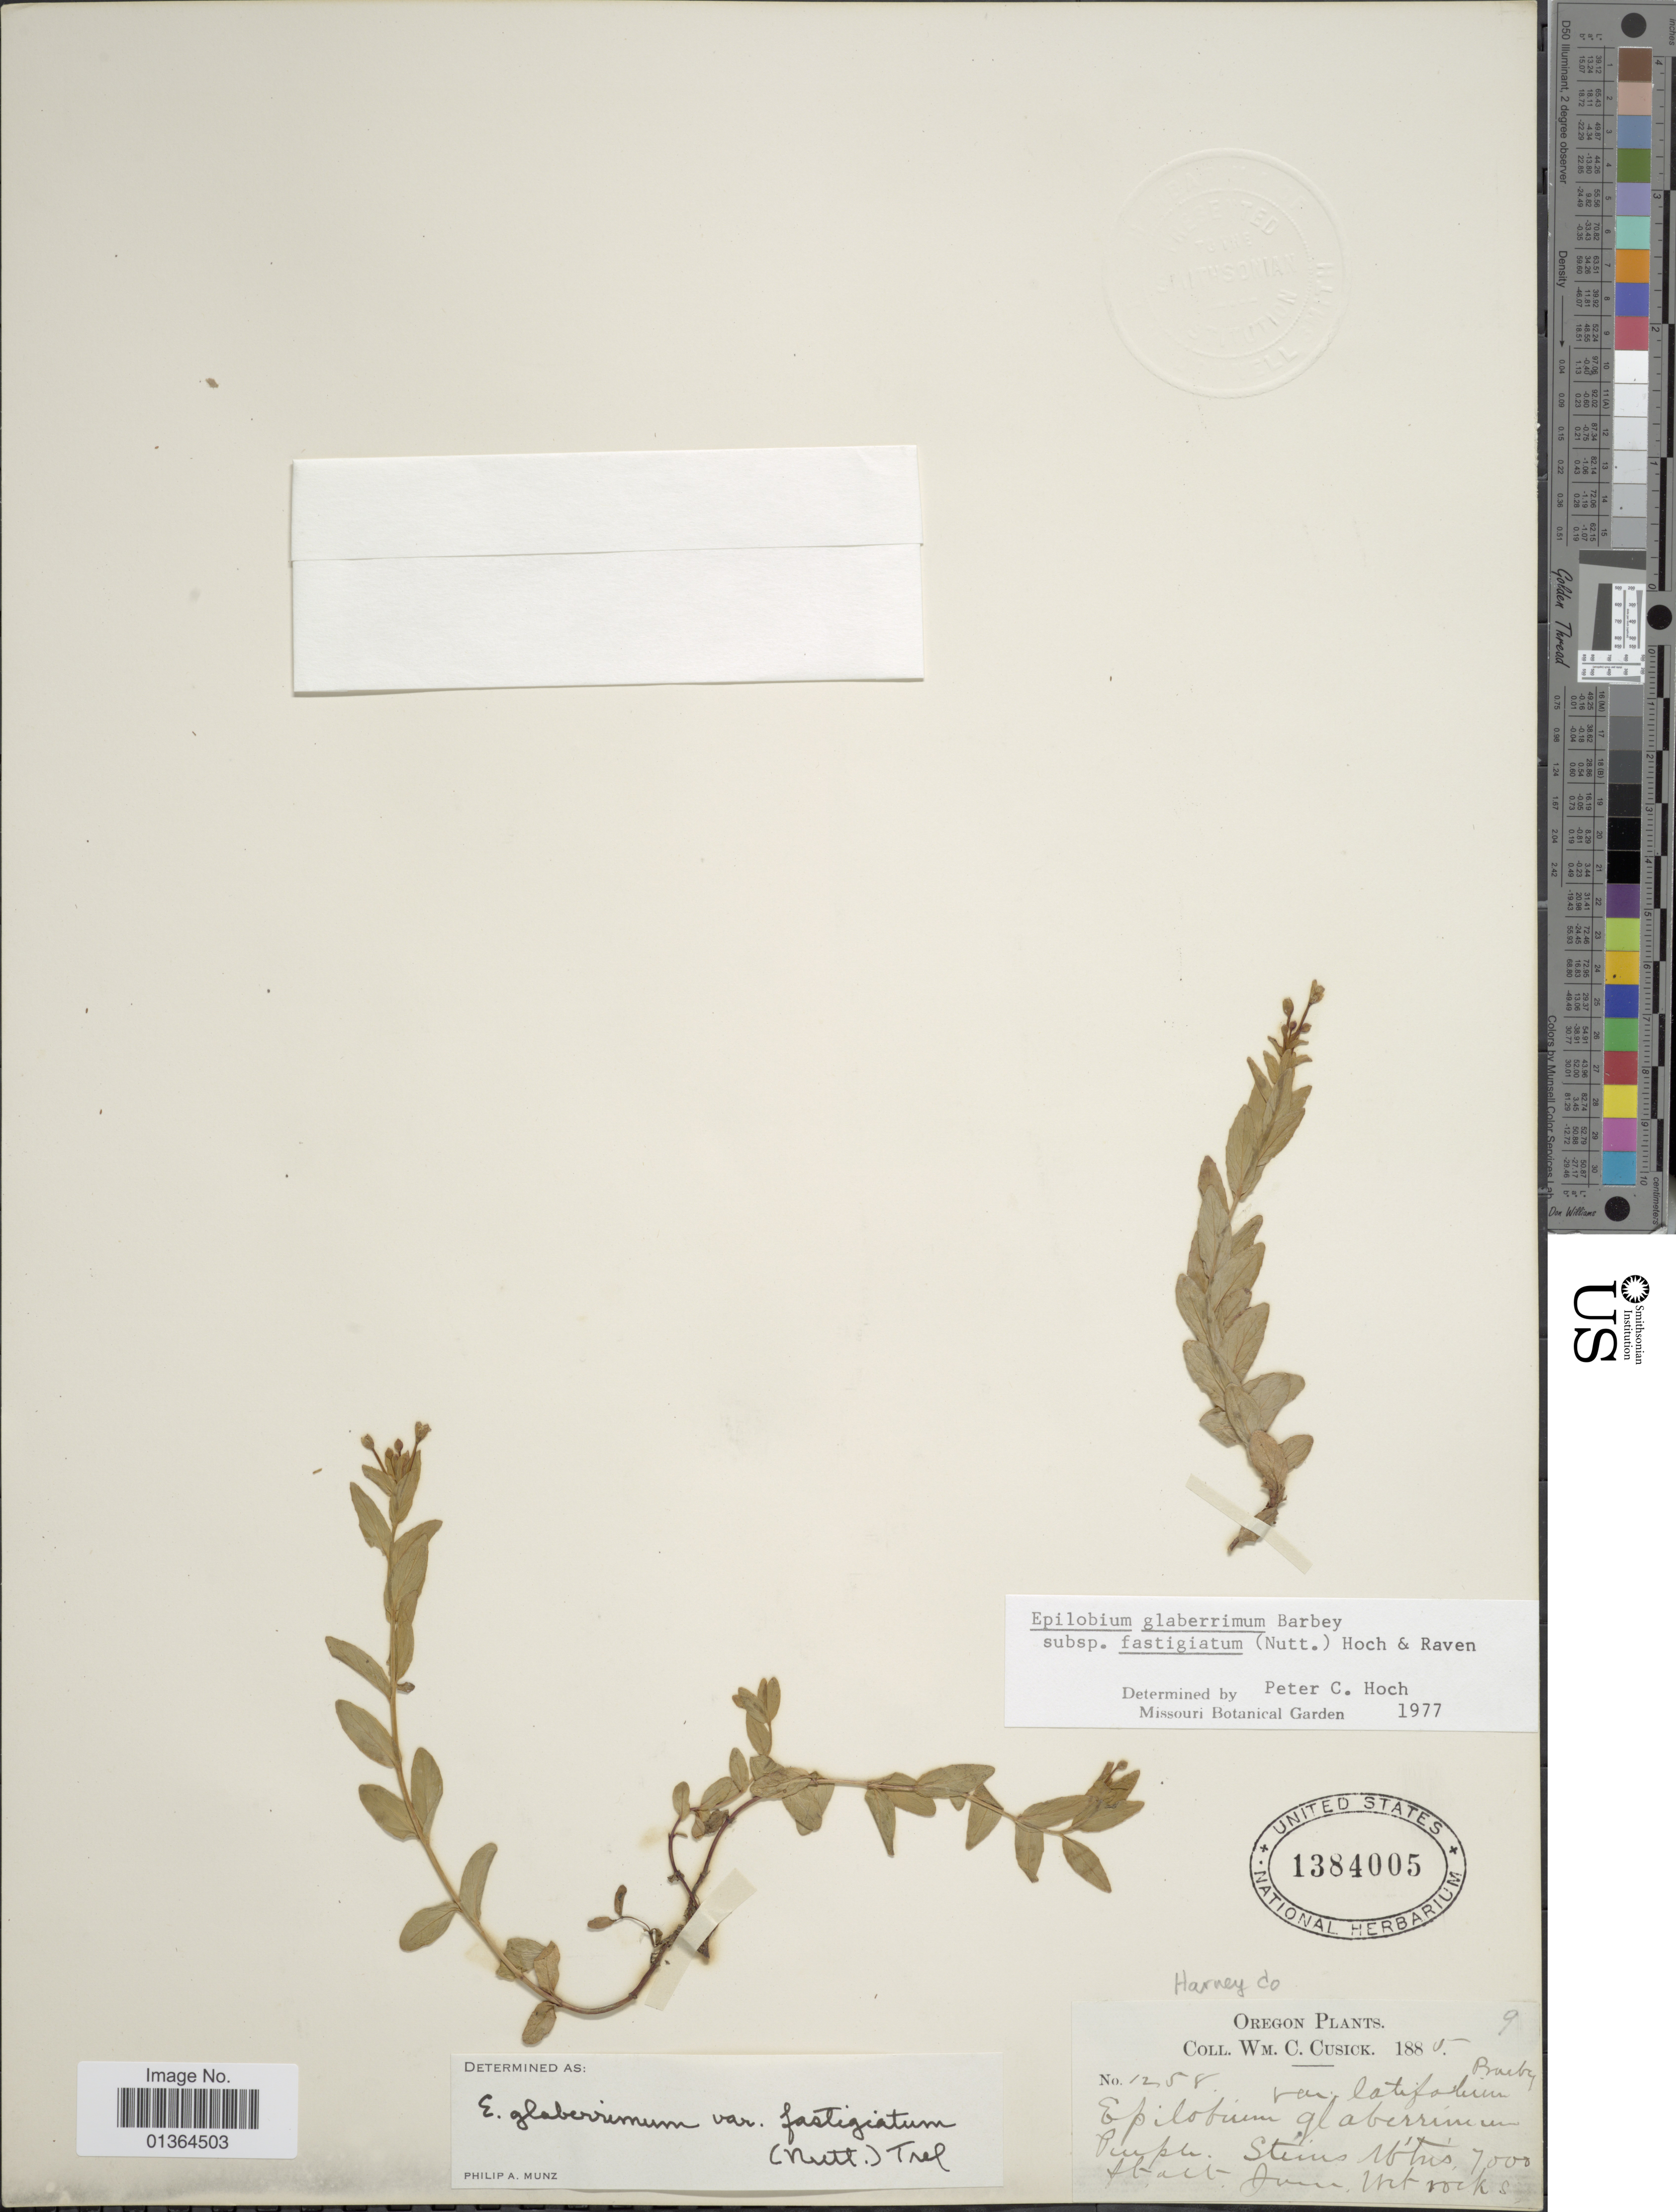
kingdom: Plantae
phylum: Tracheophyta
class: Magnoliopsida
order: Myrtales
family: Onagraceae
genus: Epilobium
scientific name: Epilobium glaberrimum subsp. fastigiatum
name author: (Nutt.) Hoch & P.H. Raven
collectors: W. C. Cusick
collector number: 1258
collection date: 1885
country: United States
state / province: Oregon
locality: Steens Mtns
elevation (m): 2134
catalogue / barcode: US 1384005